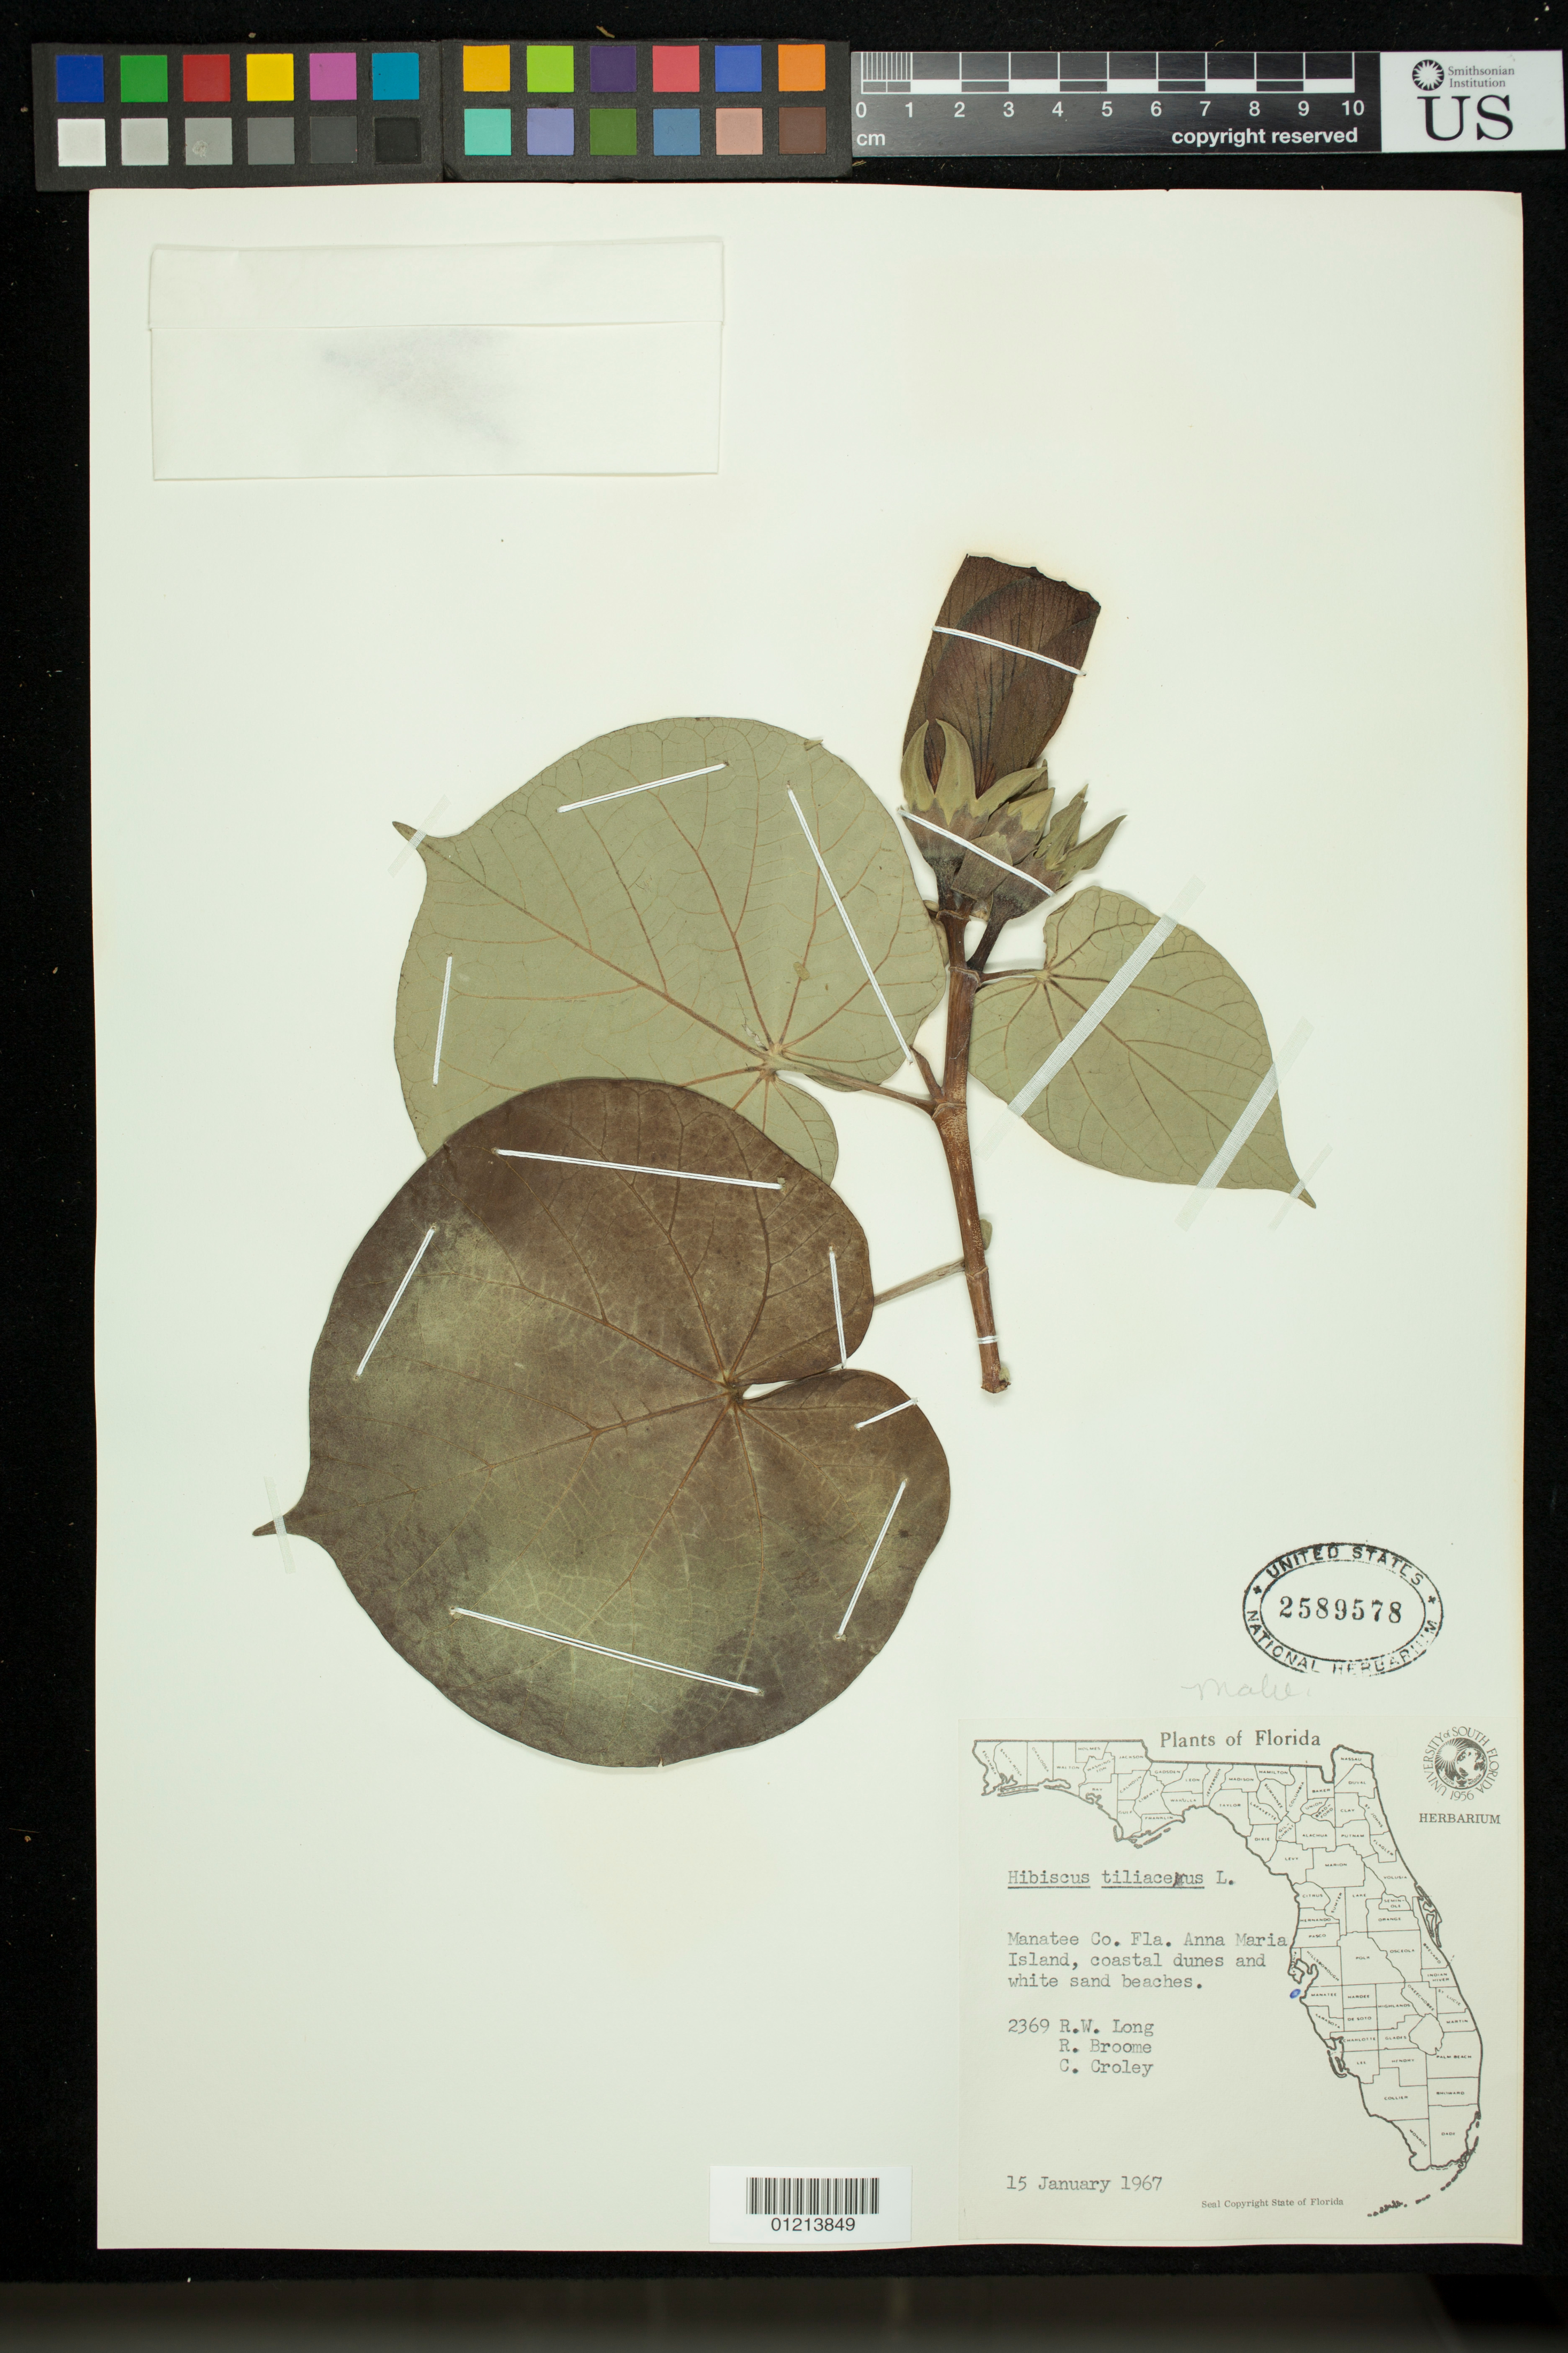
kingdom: Plantae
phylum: Tracheophyta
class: Magnoliopsida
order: Malvales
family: Malvaceae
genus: Talipariti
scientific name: Talipariti tiliaceum var. tiliaceum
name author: (L.) Fryxell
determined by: Dorr, Laurence J., Curator (BOT), Smithsonian Institution - National Museum of Natural History (UNITED STATES)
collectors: R. W. Long, R. Broome & F. C. Croley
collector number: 2369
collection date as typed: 15 Jan 1967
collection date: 1967-01-15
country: United States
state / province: Florida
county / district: Manatee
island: Anna Maria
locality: Manatee Co. Fla. Anna Maria Island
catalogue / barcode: US 2589578